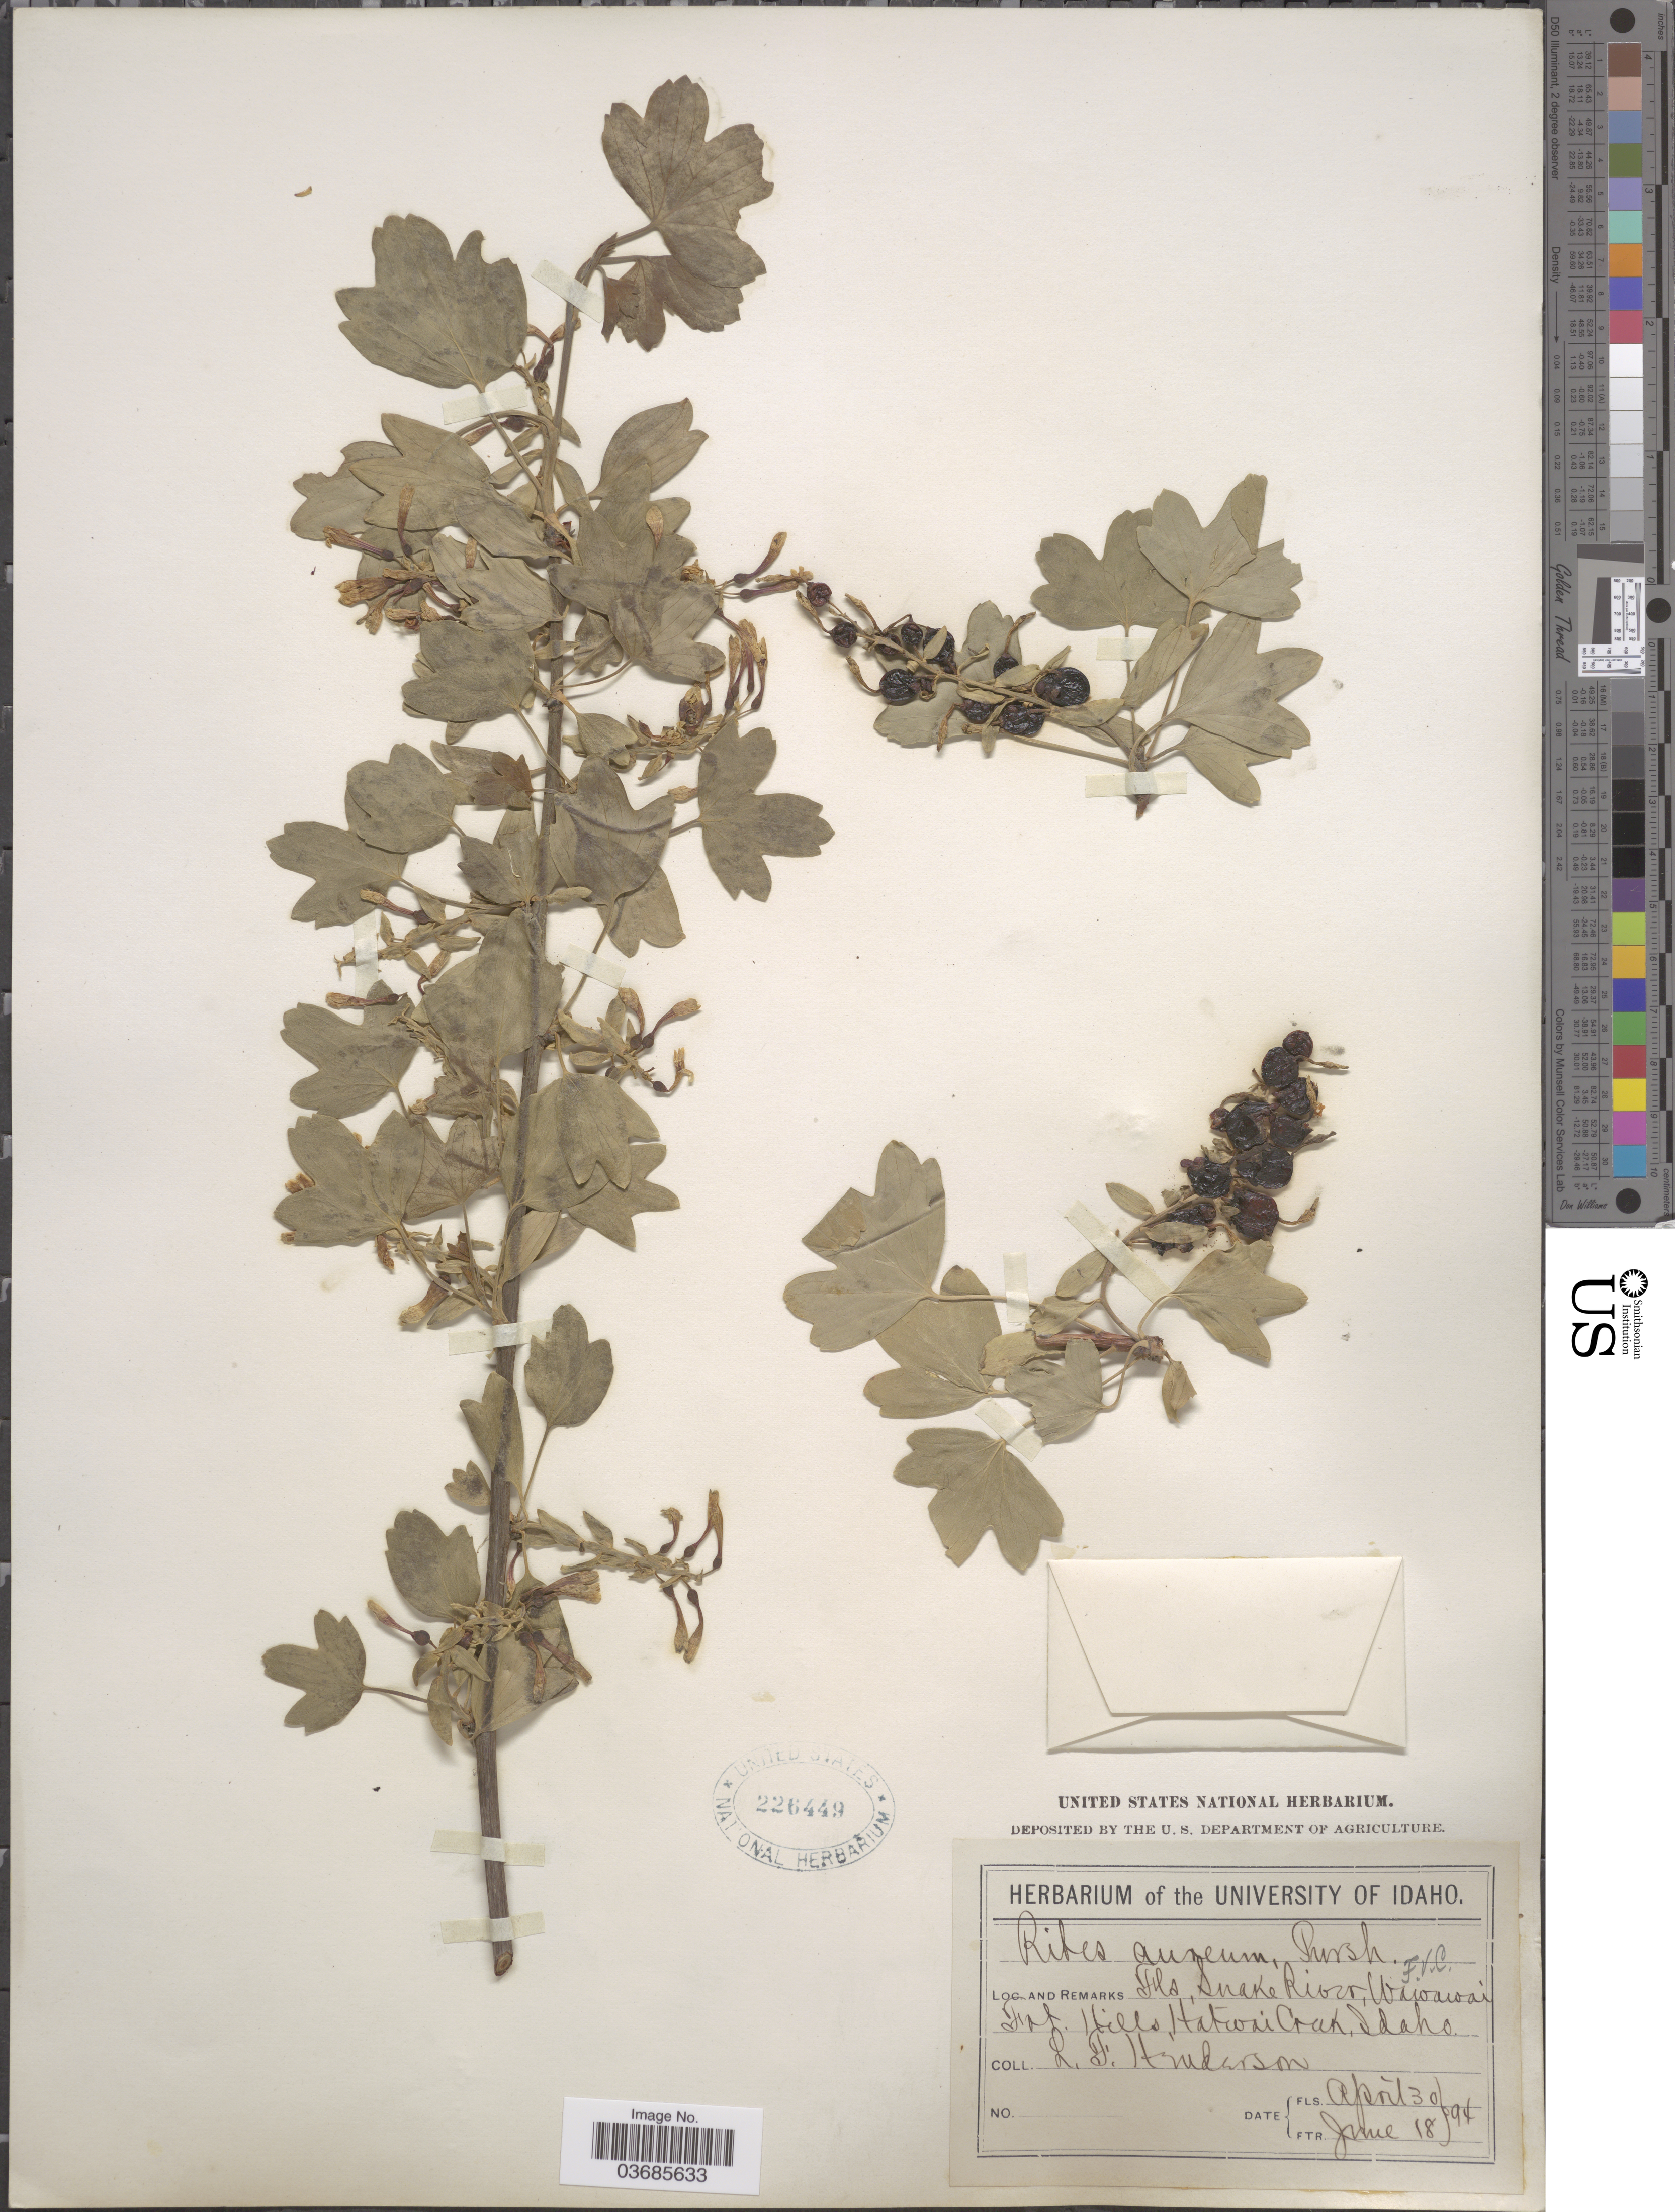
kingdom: Plantae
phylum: Tracheophyta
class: Magnoliopsida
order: Saxifragales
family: Grossulariaceae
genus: Ribes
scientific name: Ribes aureum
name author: Pursh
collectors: L. Henderson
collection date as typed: Transcribed d/m/y: 30/4/94 to 18/6/94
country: United States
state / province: Idaho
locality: Snake River, Wawawai. Hills, Hatwai Creek.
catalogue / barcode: US 226449